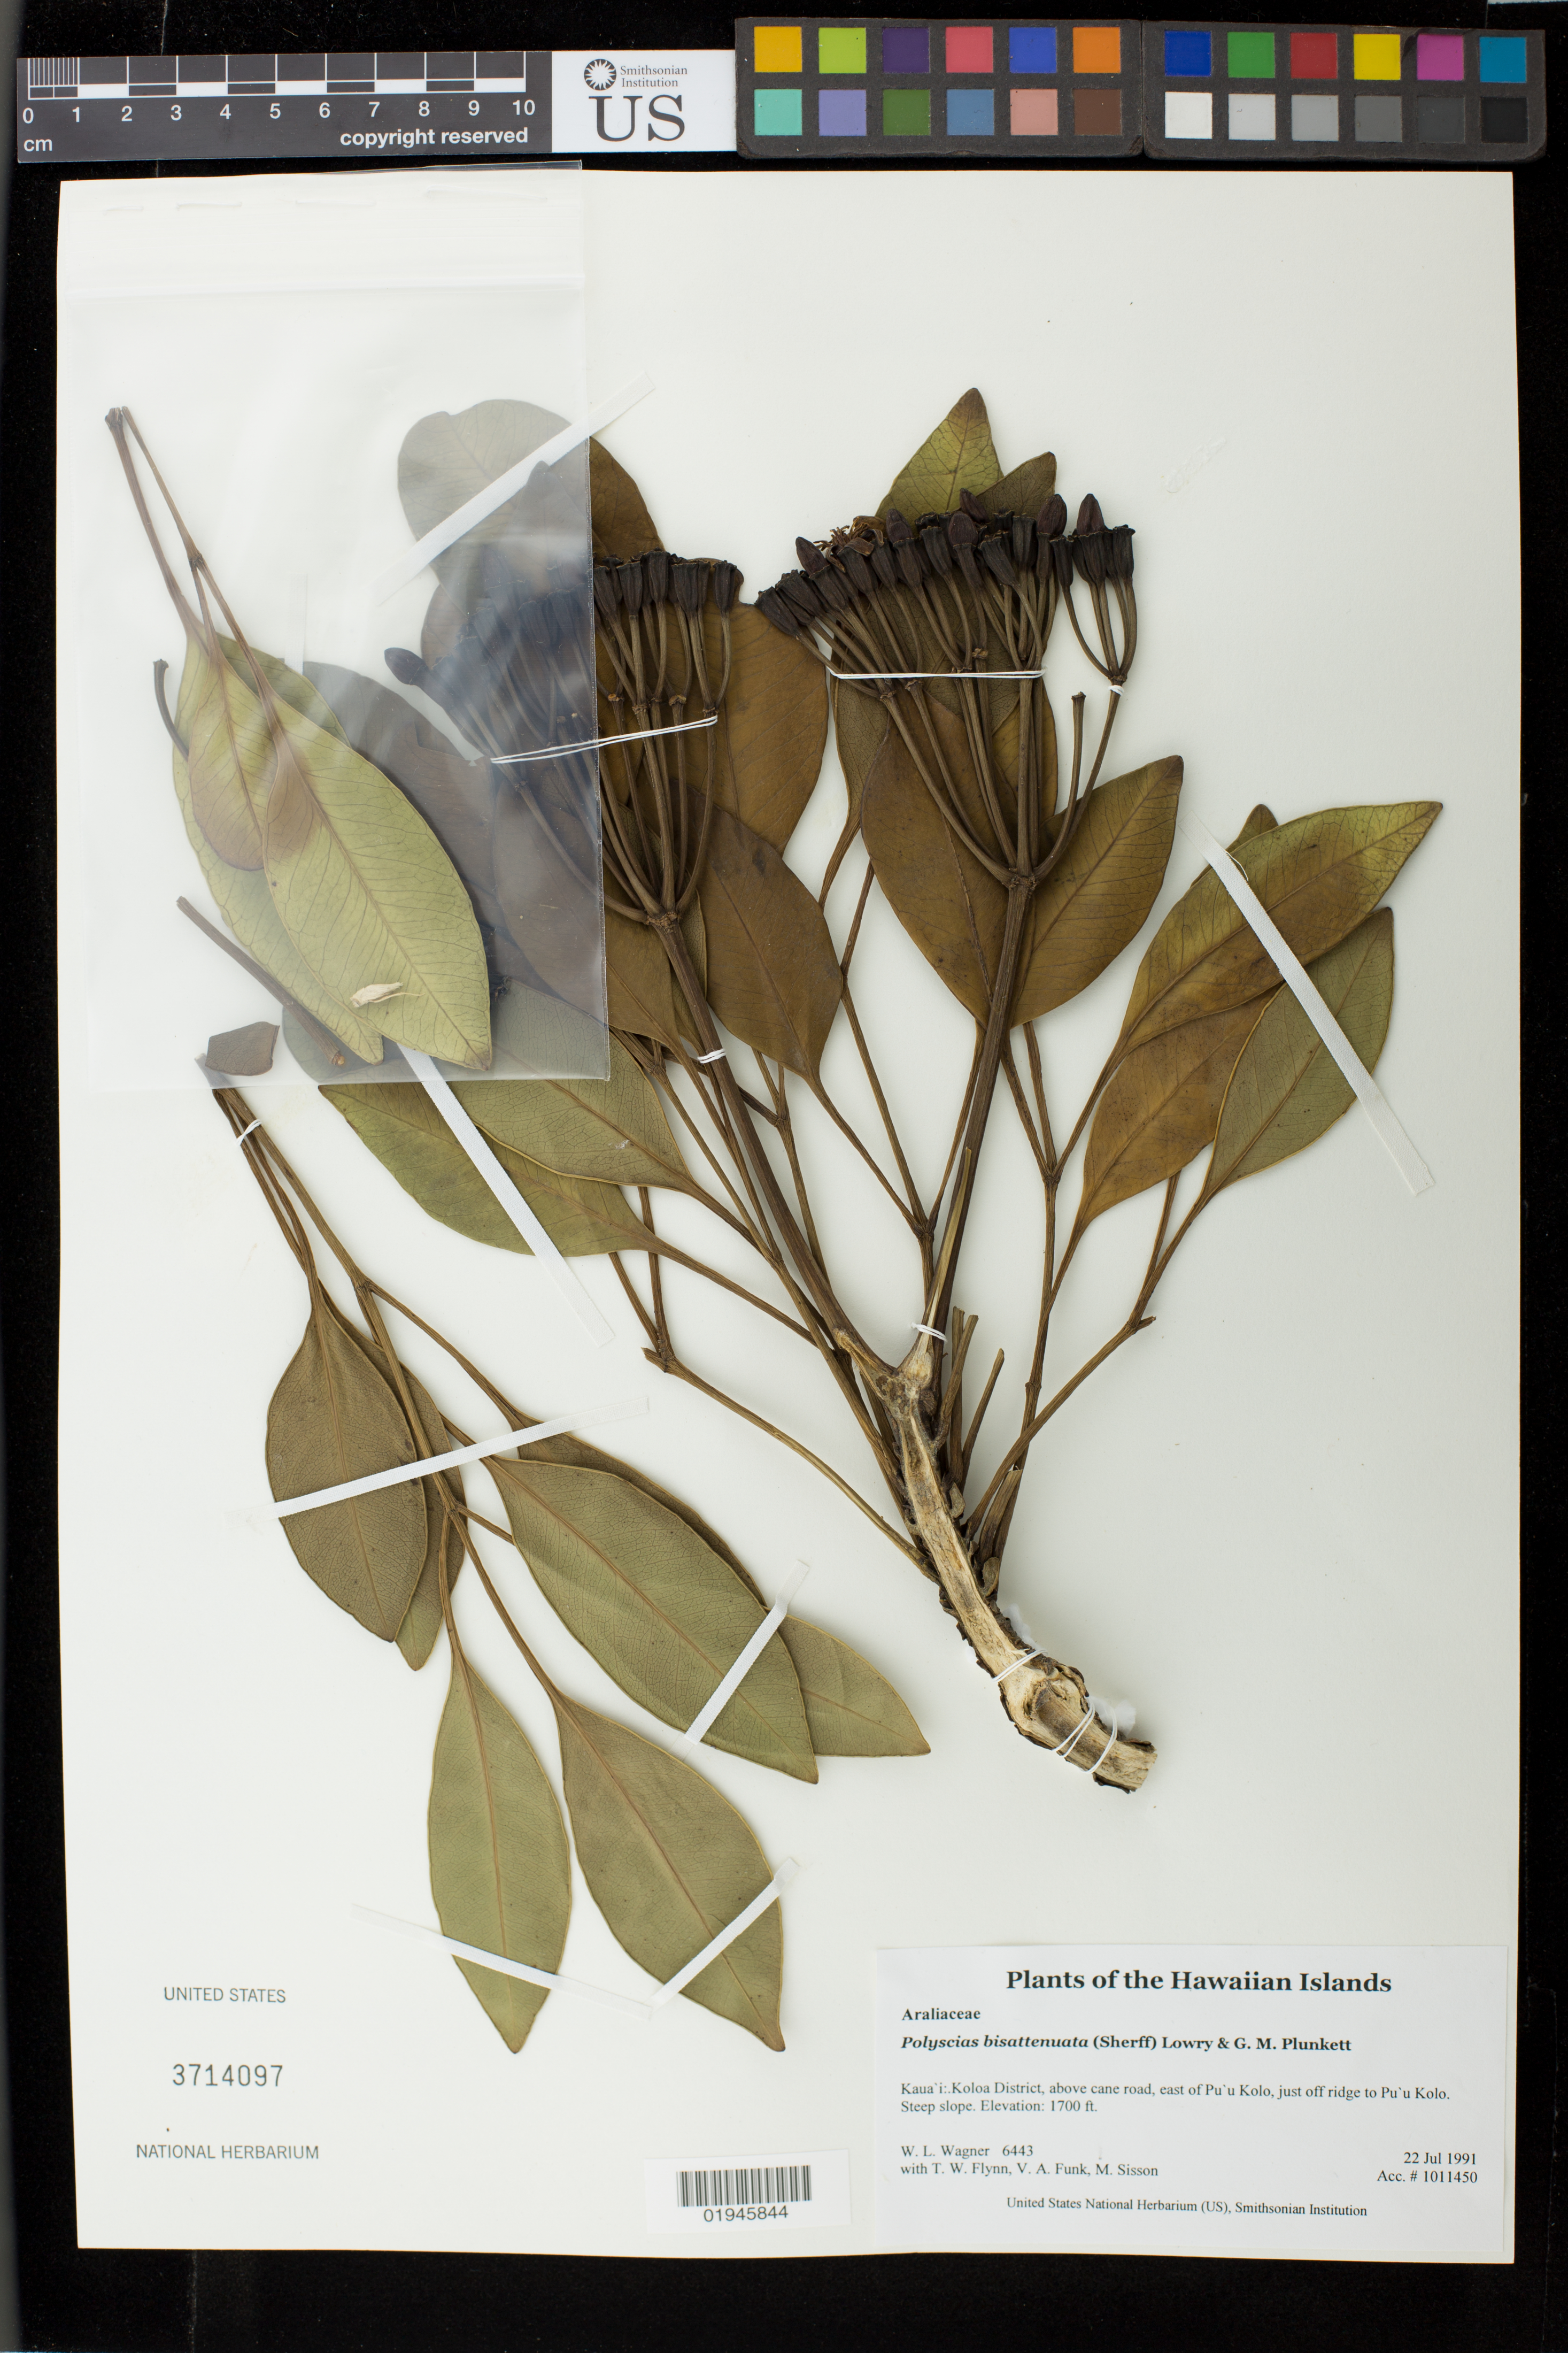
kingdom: Plantae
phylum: Tracheophyta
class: Magnoliopsida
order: Apiales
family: Araliaceae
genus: Polyscias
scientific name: Polyscias bisattenuata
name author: (Sherff) Lowry & G. M. Plunkett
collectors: W. L. Wagner, T. W. Flynn, V. Funk & M. Sisson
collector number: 6443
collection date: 1991-07-22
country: United States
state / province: Hawaii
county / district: Kauai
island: Kaua'i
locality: Koloa District, above cane road, east of Pu'u Kolo, just off ridge to Pu'u Kolo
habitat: Steep slope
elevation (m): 518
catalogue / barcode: US 3714097